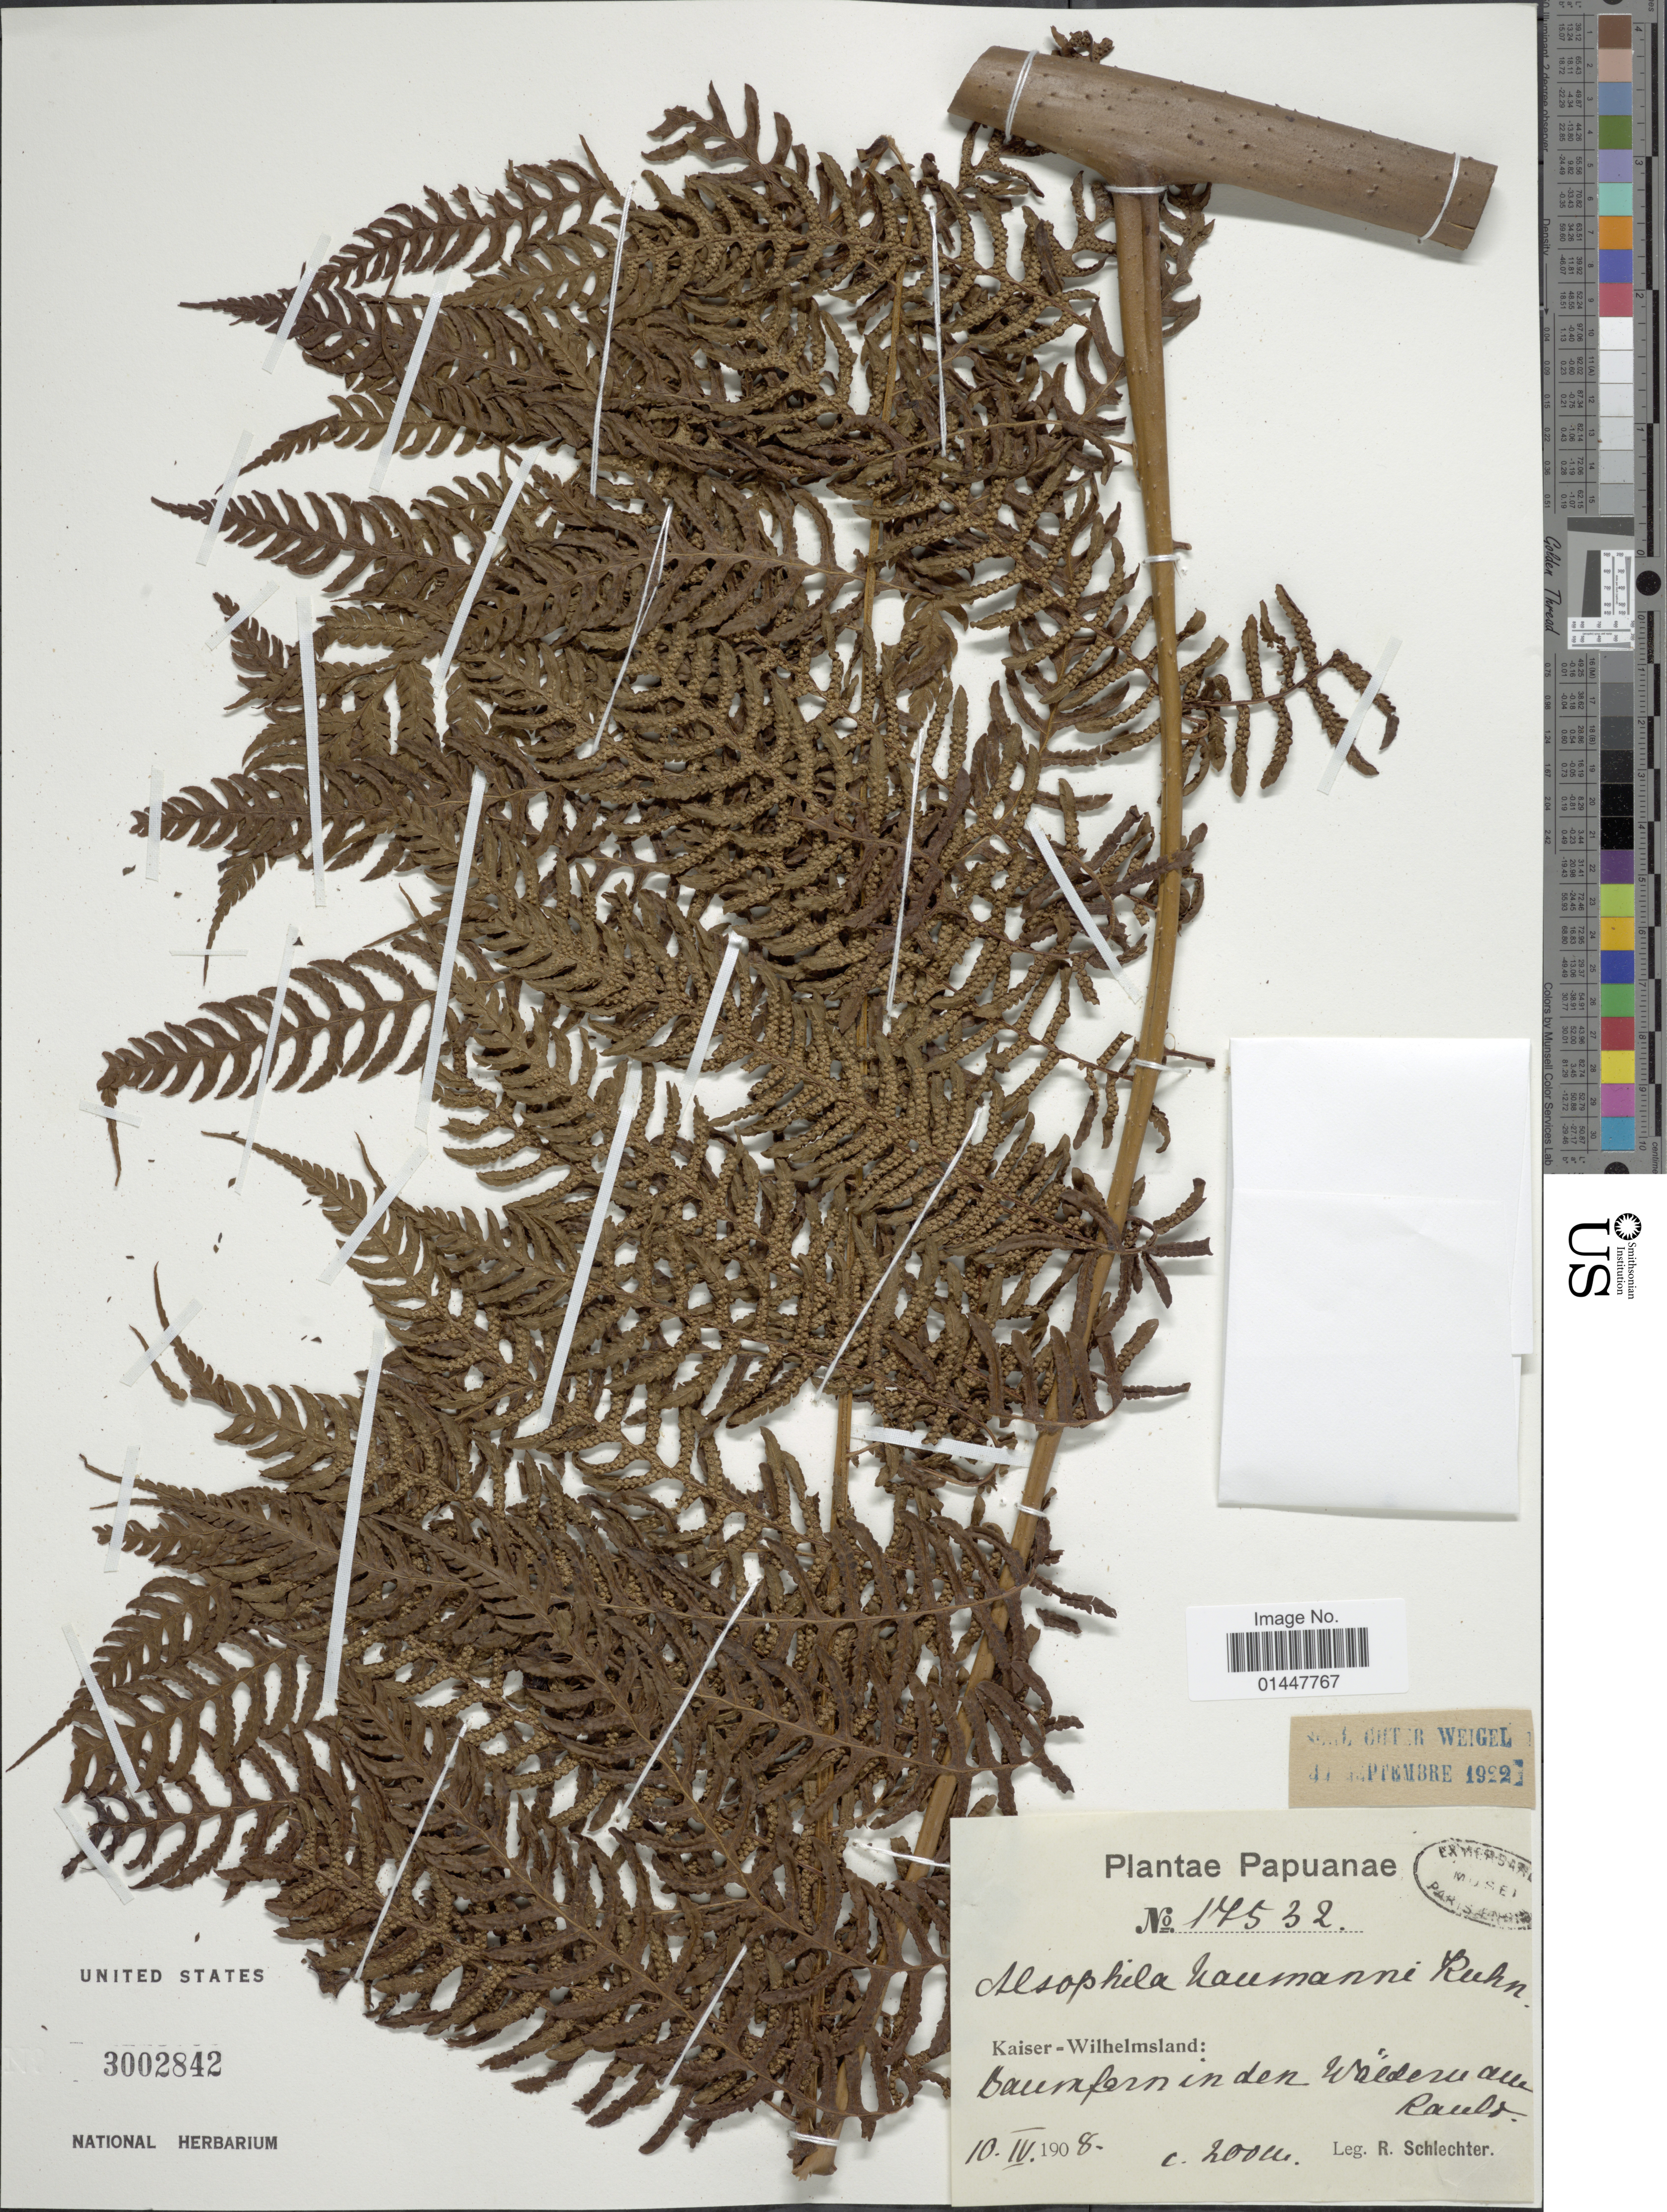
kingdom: Plantae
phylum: Tracheophyta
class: Polypodiopsida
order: Cyatheales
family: Cyatheaceae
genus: Sphaeropteris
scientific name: Sphaeropteris lunulata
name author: (Forst.) R.M. Tryon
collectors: F. R. R. Schlechter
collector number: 17532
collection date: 1908-04-10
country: Papua New Guinea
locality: Papua, Kaiser-Wilhelmsland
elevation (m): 200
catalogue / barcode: US 3002842